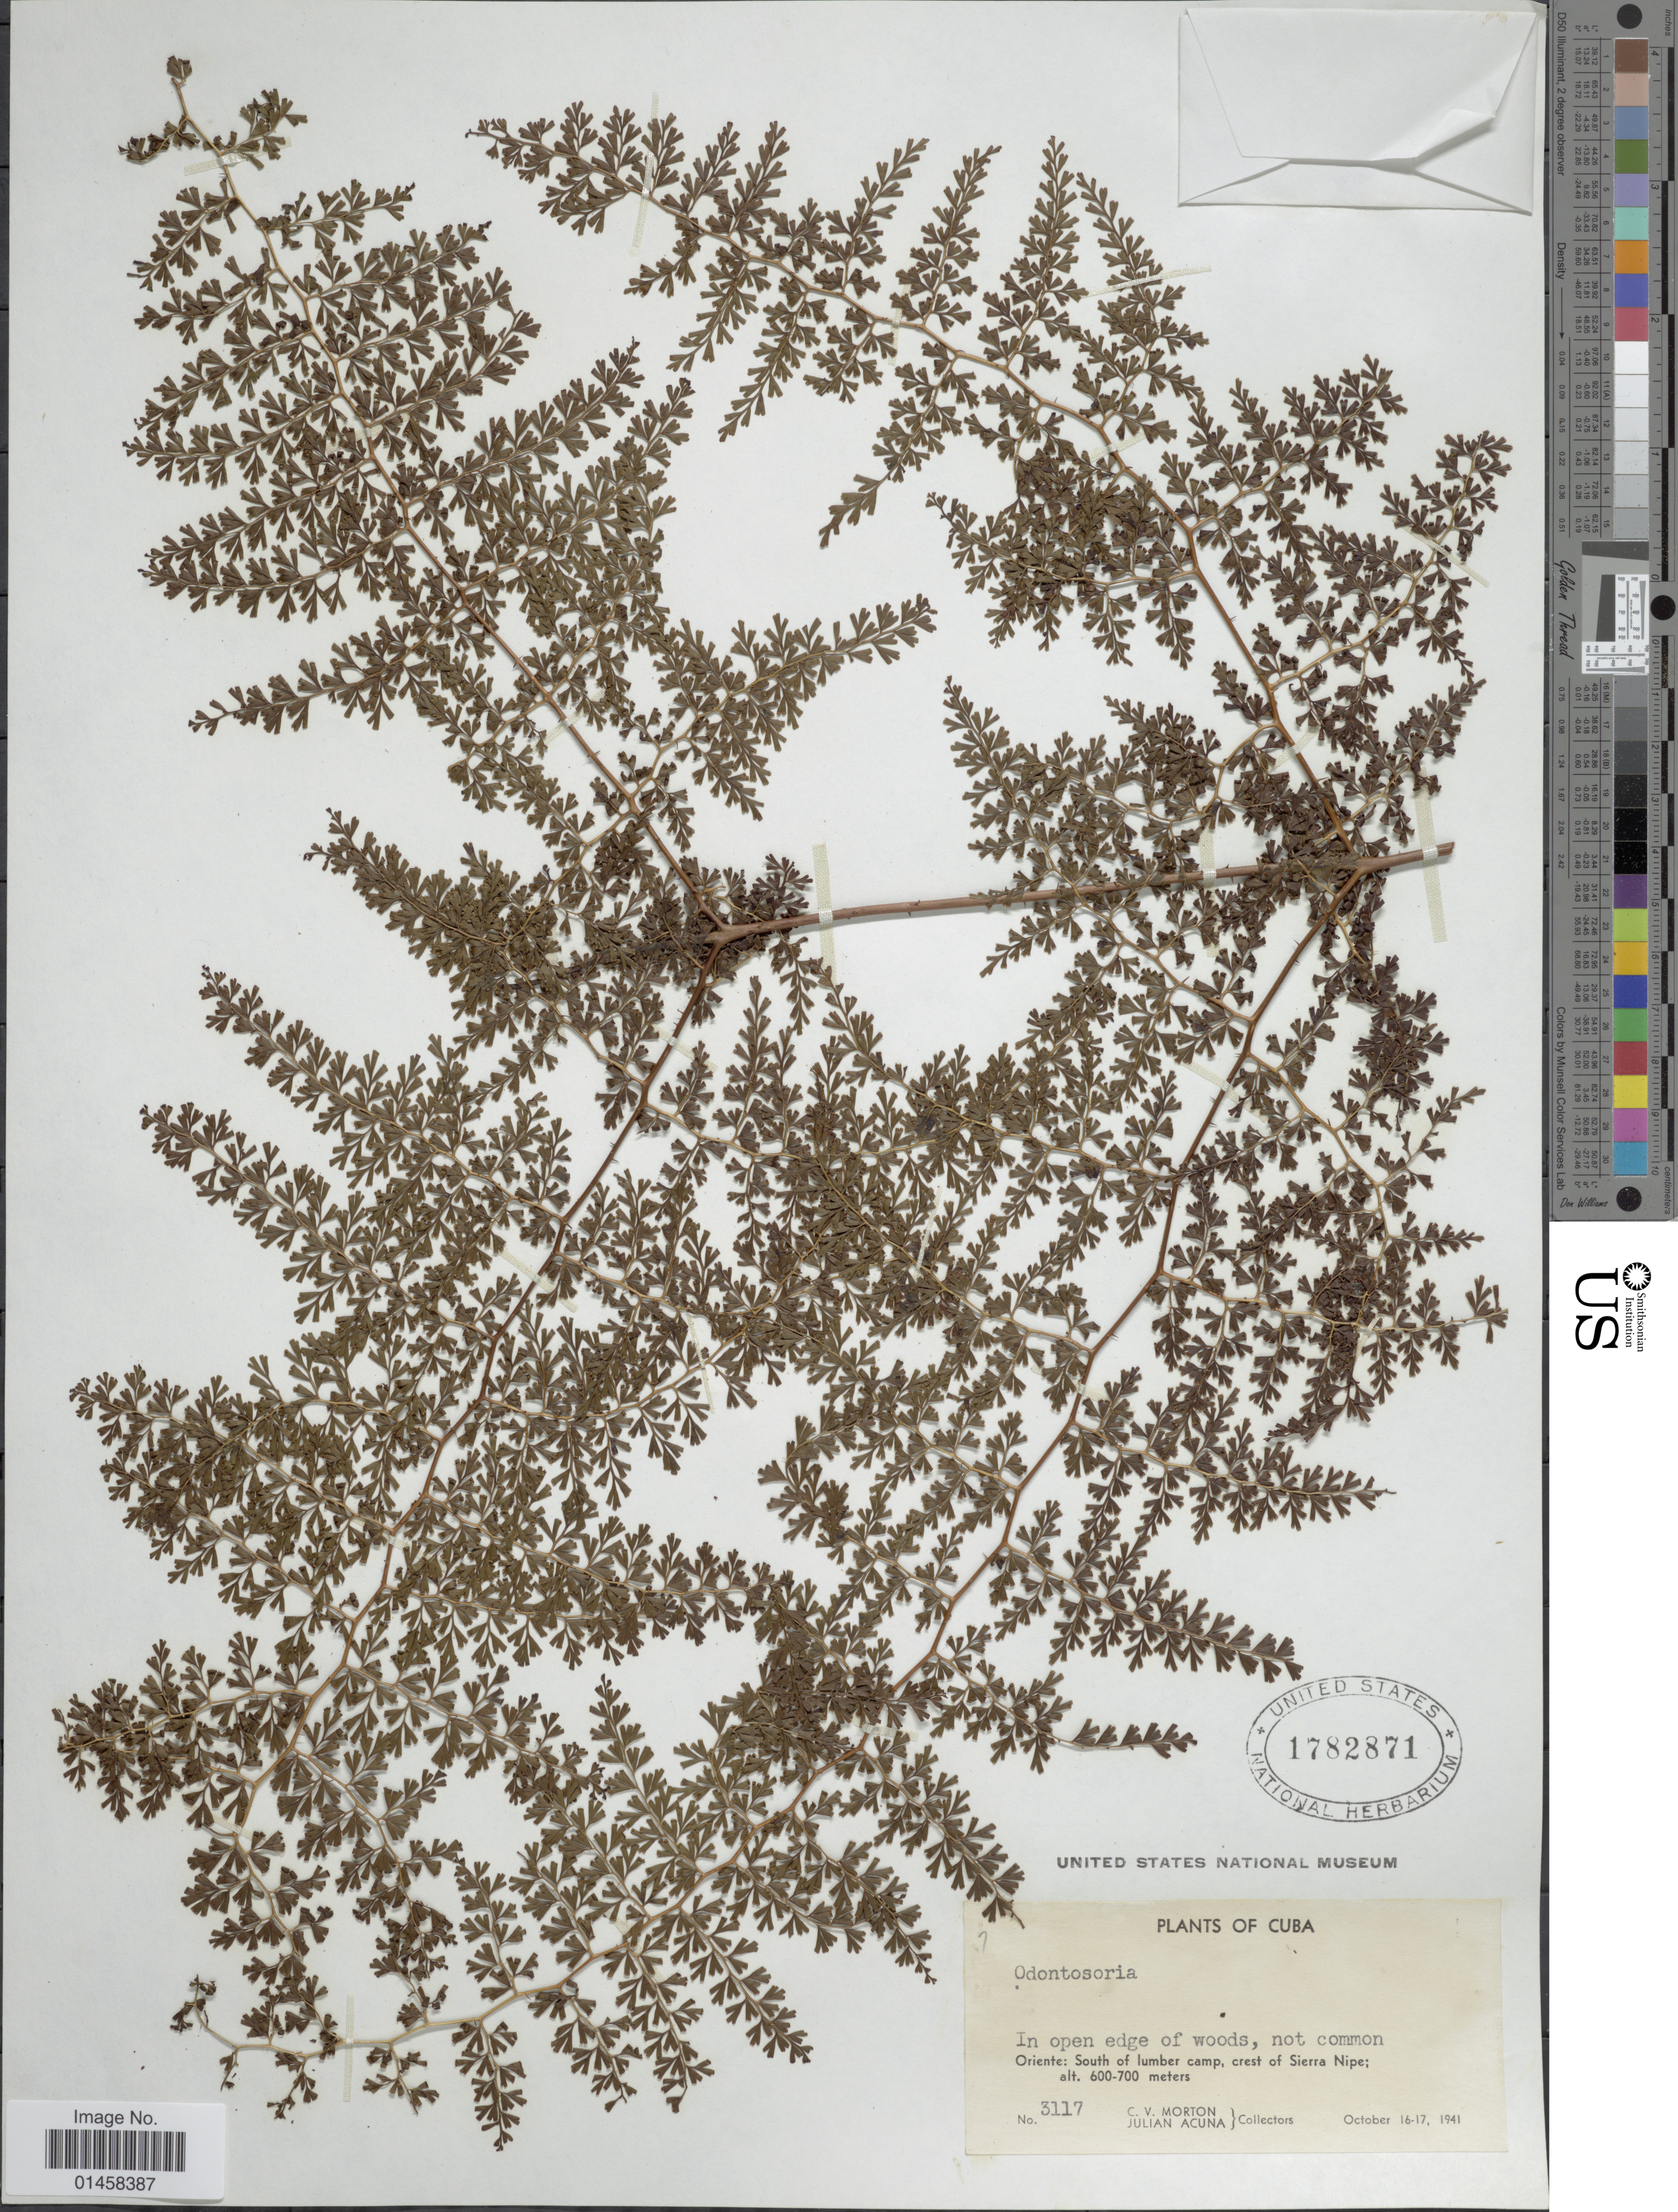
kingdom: Plantae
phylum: Tracheophyta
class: Polypodiopsida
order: Polypodiales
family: Lindsaeaceae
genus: Odontosoria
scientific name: Odontosoria aculeata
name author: (L.) J. Sm.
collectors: C. V. Morton & J. B. Acuña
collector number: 3117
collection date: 1941-10-16/1941-10-17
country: Cuba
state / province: Oriente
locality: South of lumber camp, crest of Sierra Nipe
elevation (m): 600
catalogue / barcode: US 172871